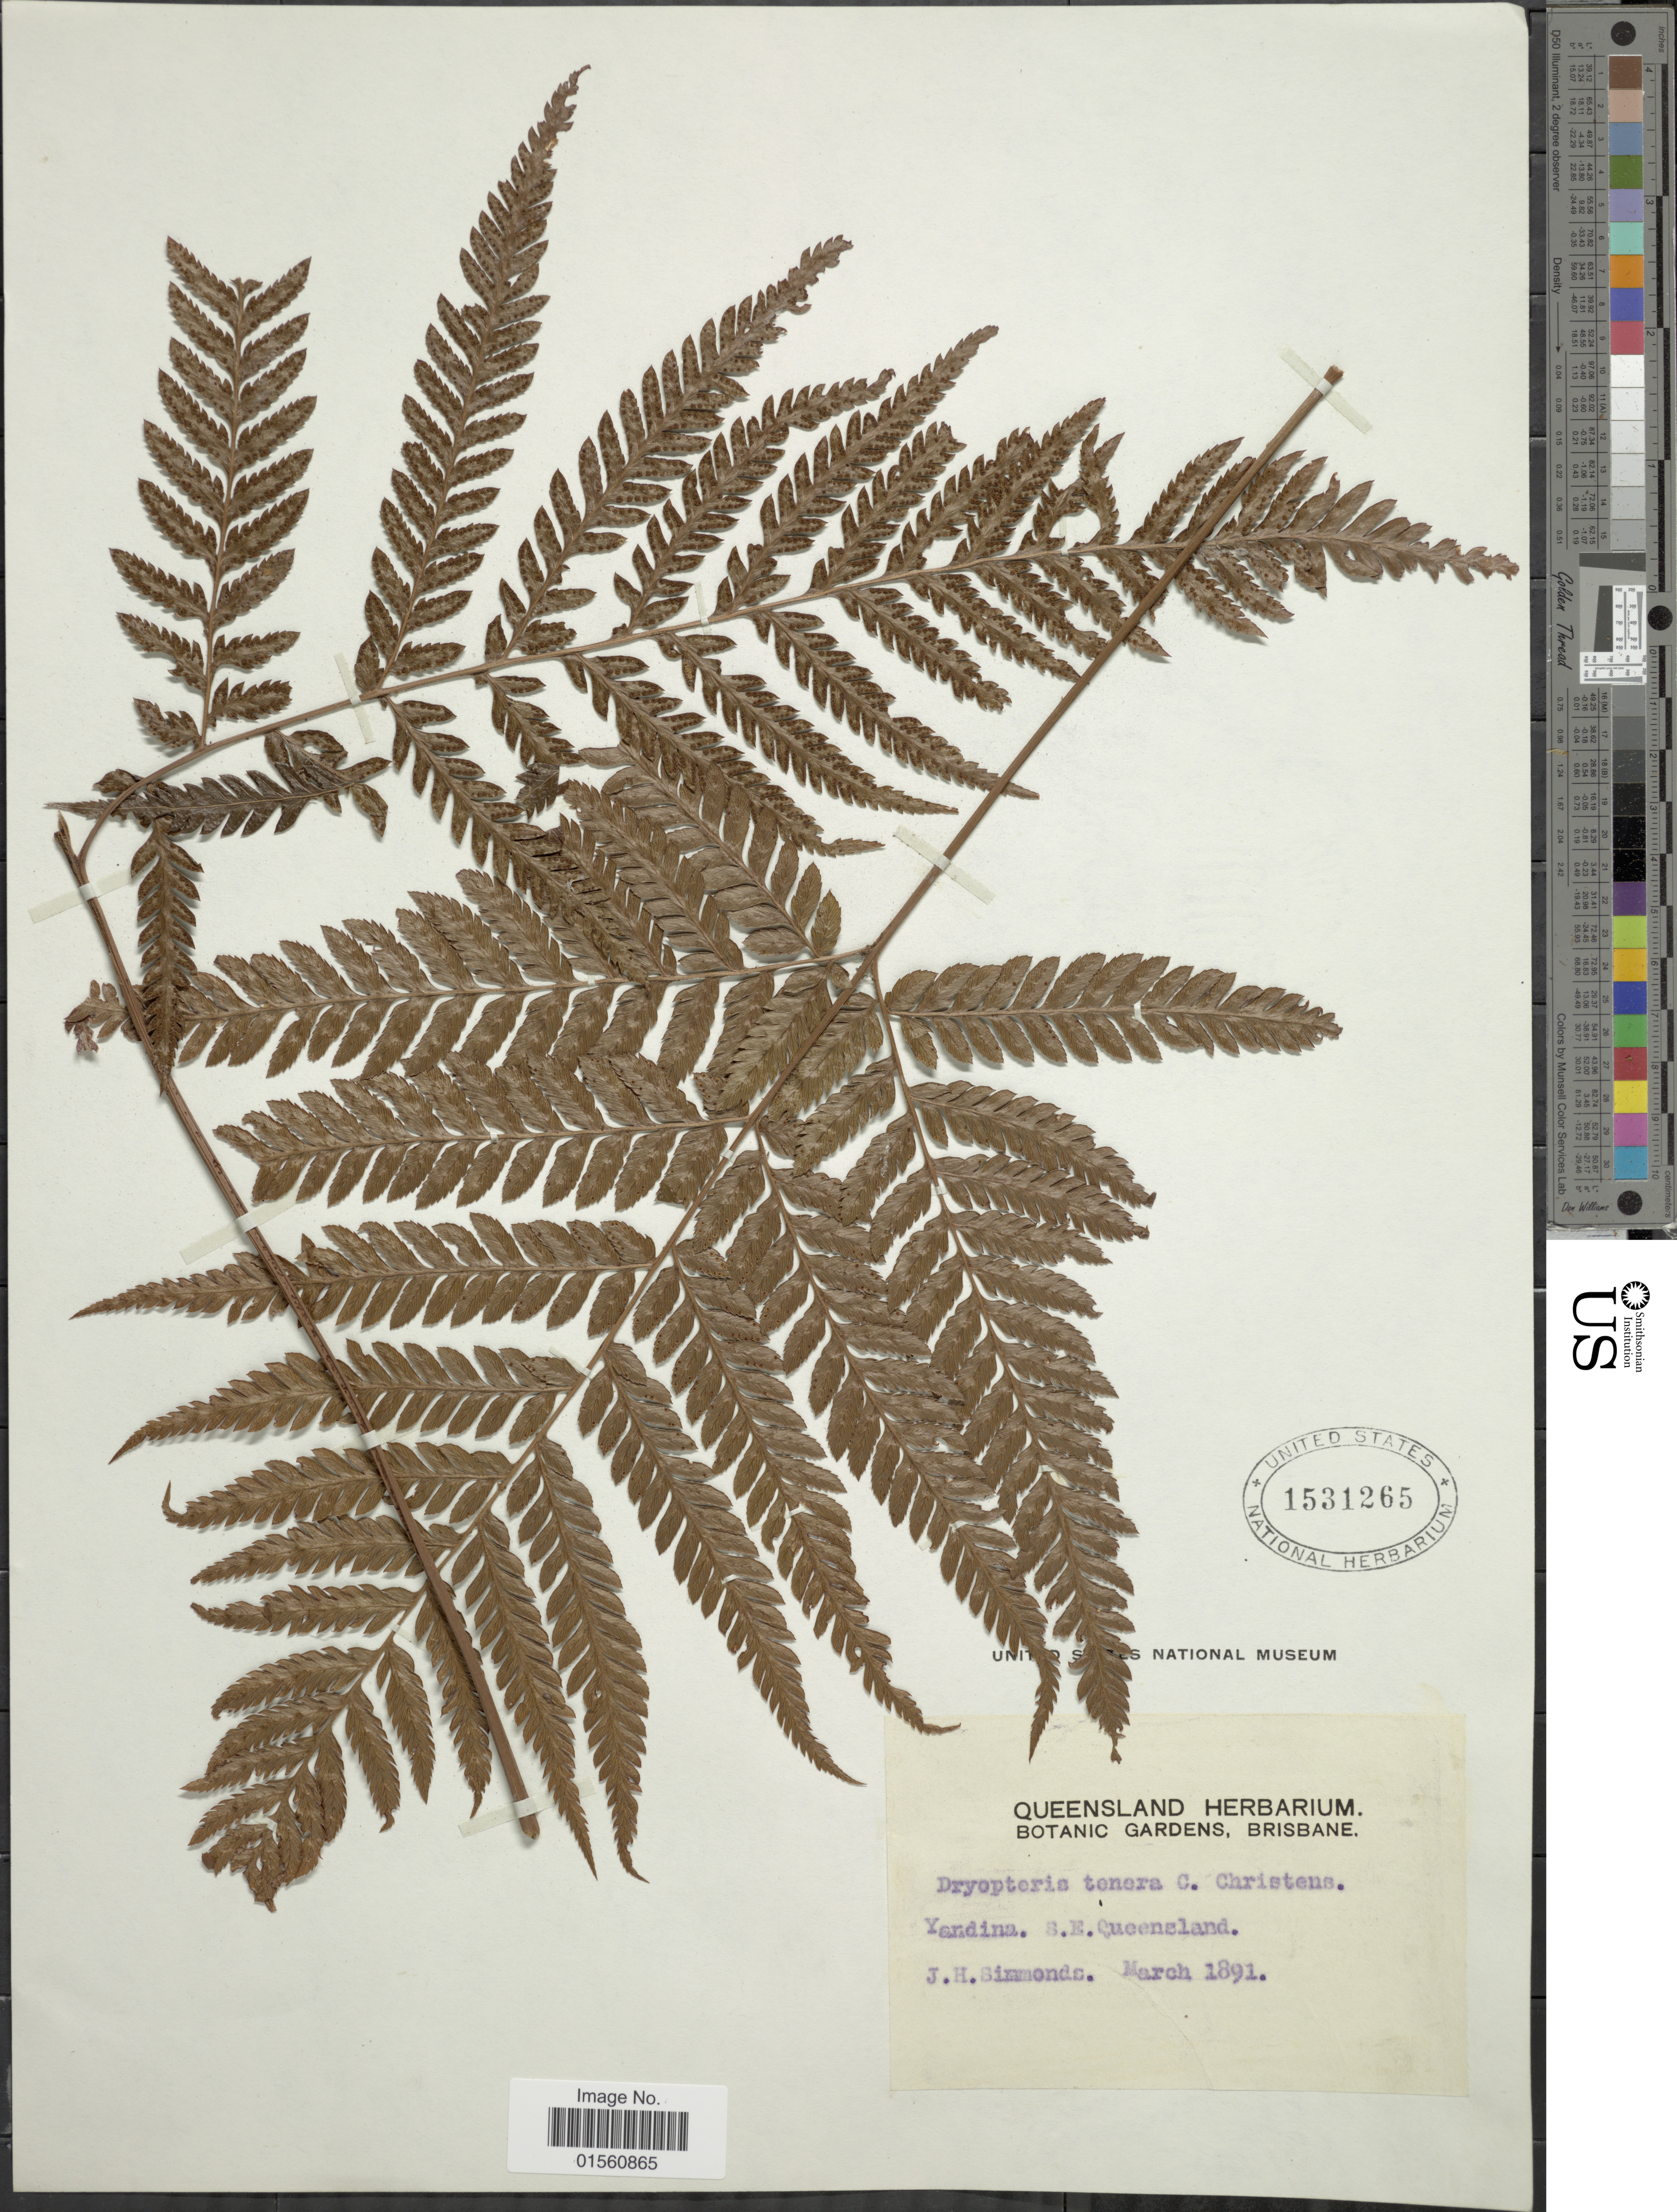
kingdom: Plantae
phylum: Tracheophyta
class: Polypodiopsida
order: Polypodiales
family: Dryopteridaceae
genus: Lastreopsis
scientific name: Lastreopsis tenera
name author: (R. Br.) Tindale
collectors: J. Simmonds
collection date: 1891-03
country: Australia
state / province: Queensland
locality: Yandina, S.E. Queensland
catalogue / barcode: US 1531265